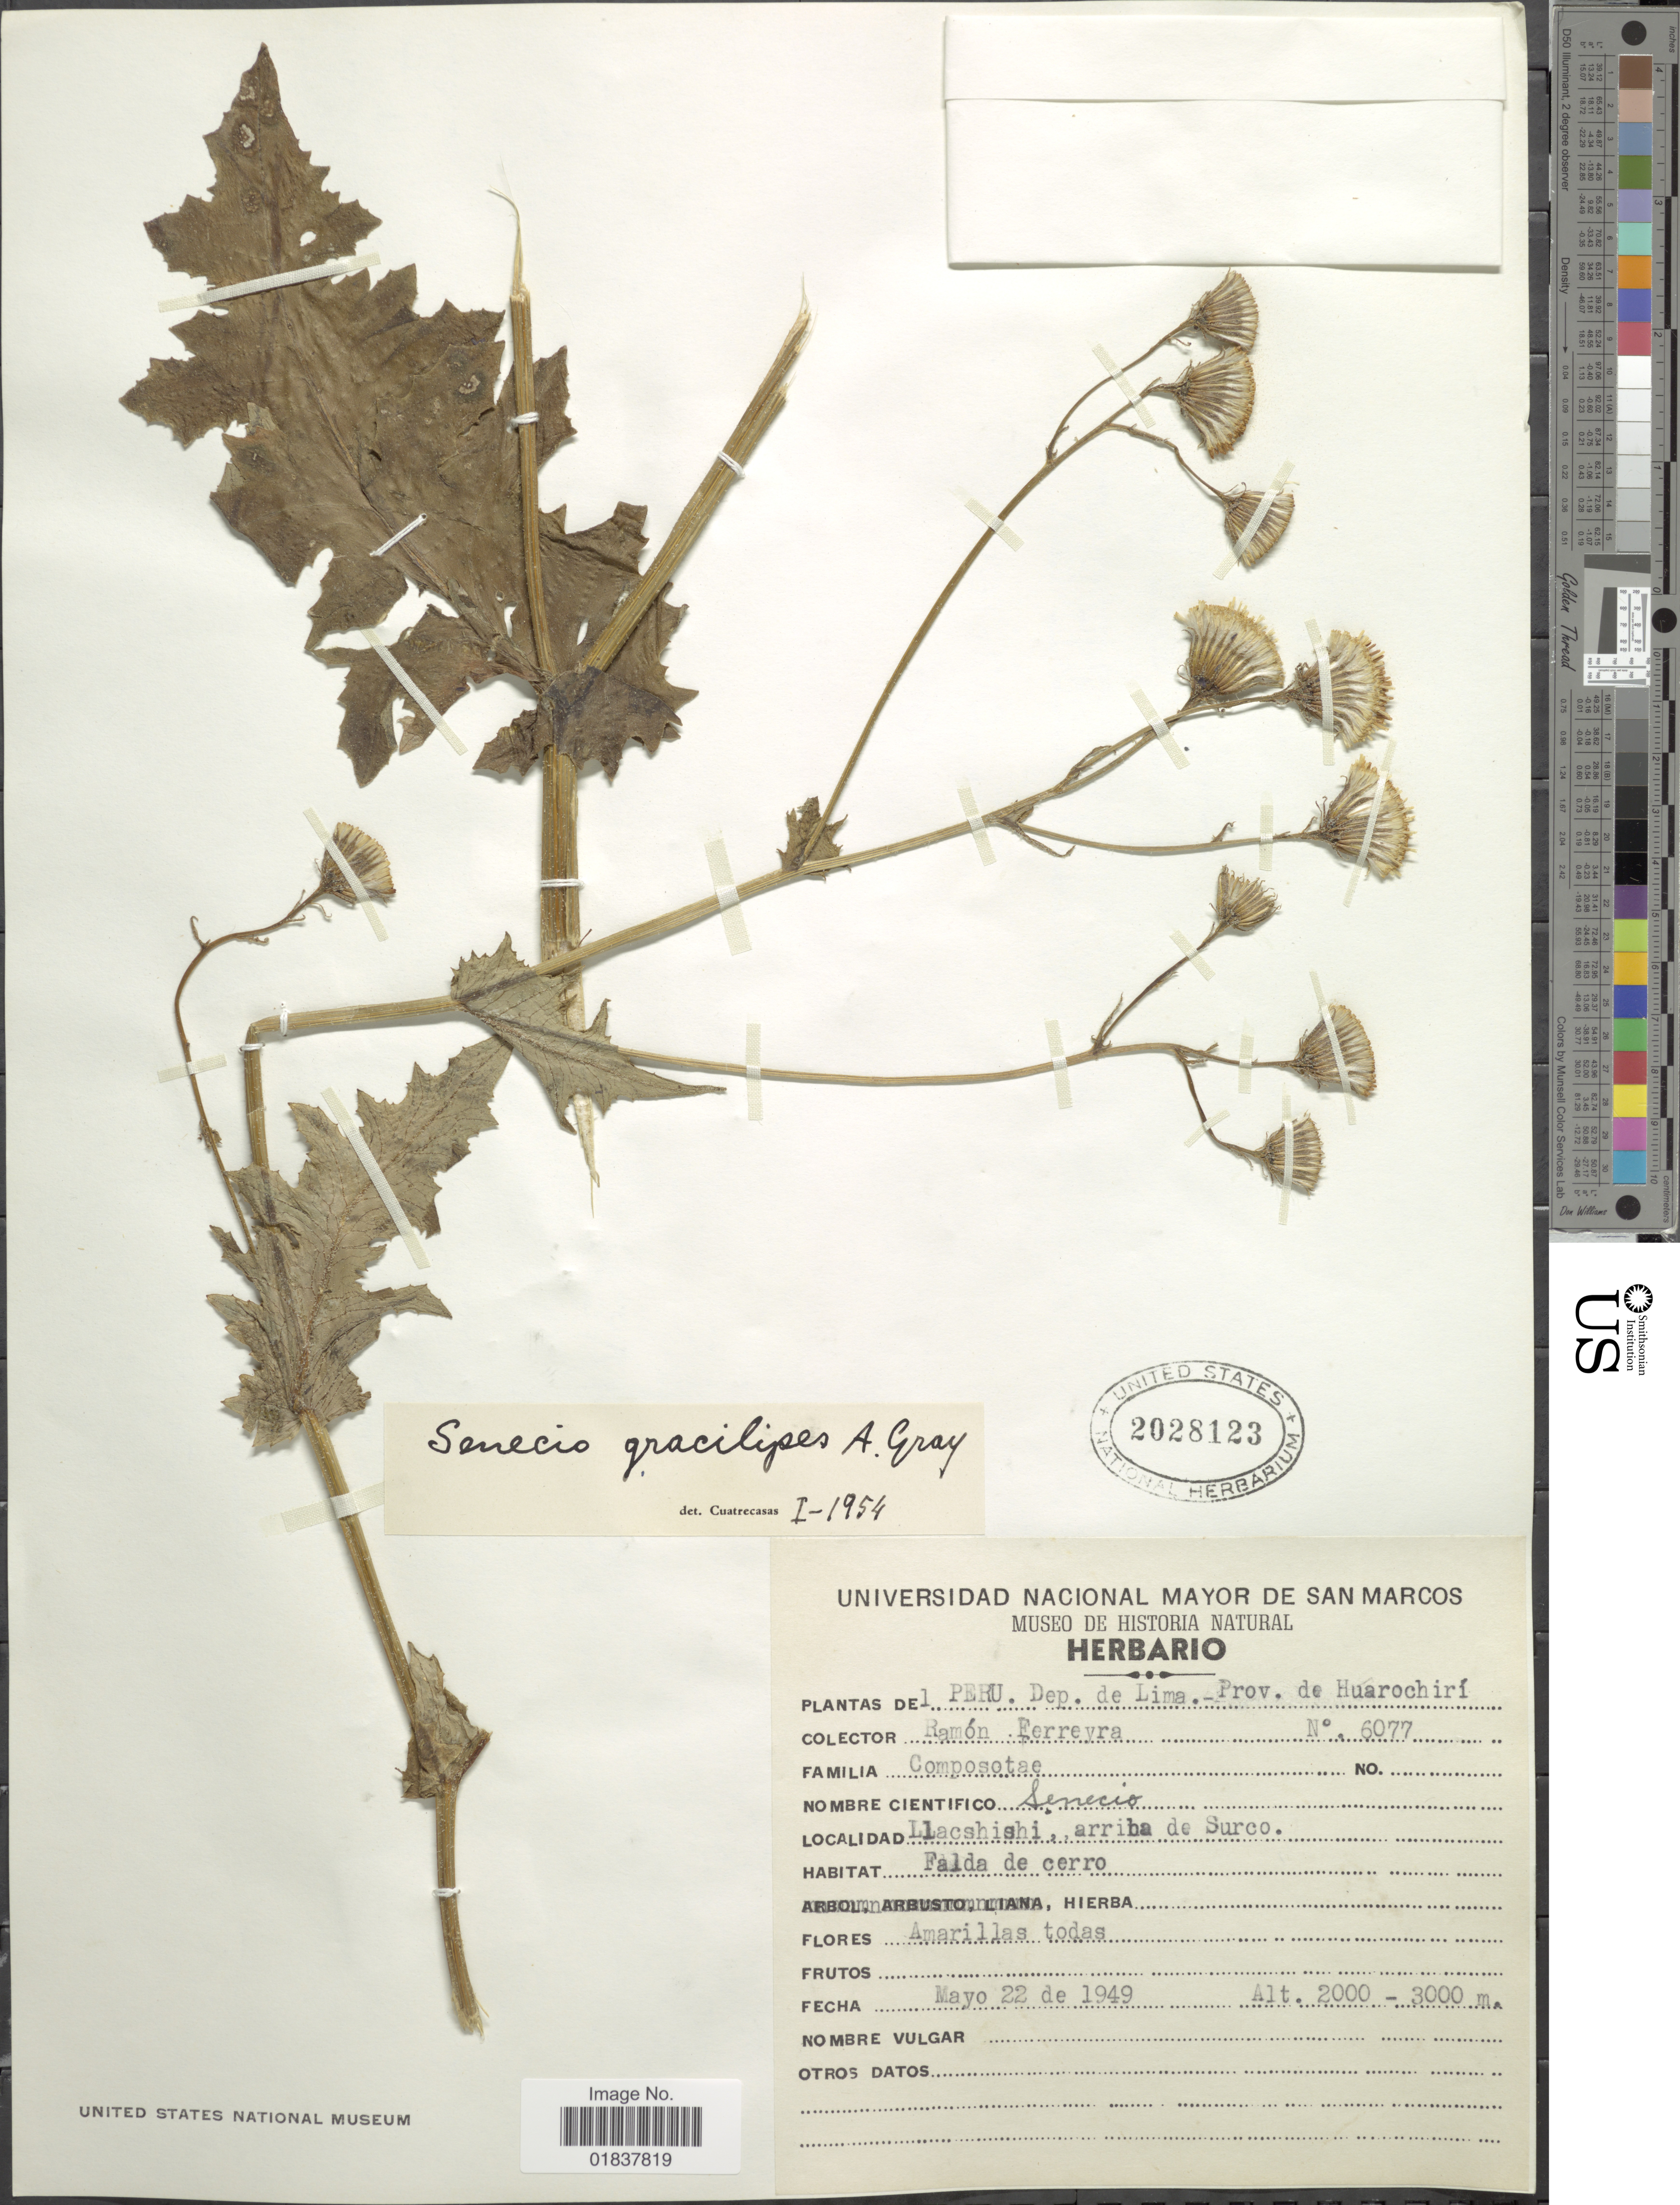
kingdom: Plantae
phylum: Tracheophyta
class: Magnoliopsida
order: Asterales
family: Asteraceae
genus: Senecio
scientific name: Senecio gracilipes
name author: A. Gray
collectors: R. A. Ferreyra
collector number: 6077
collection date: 1949-05-22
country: Peru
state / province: Lima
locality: Prov. de Huarochiri, Llacshishi, arriba de Surco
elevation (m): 2000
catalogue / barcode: US 2028123